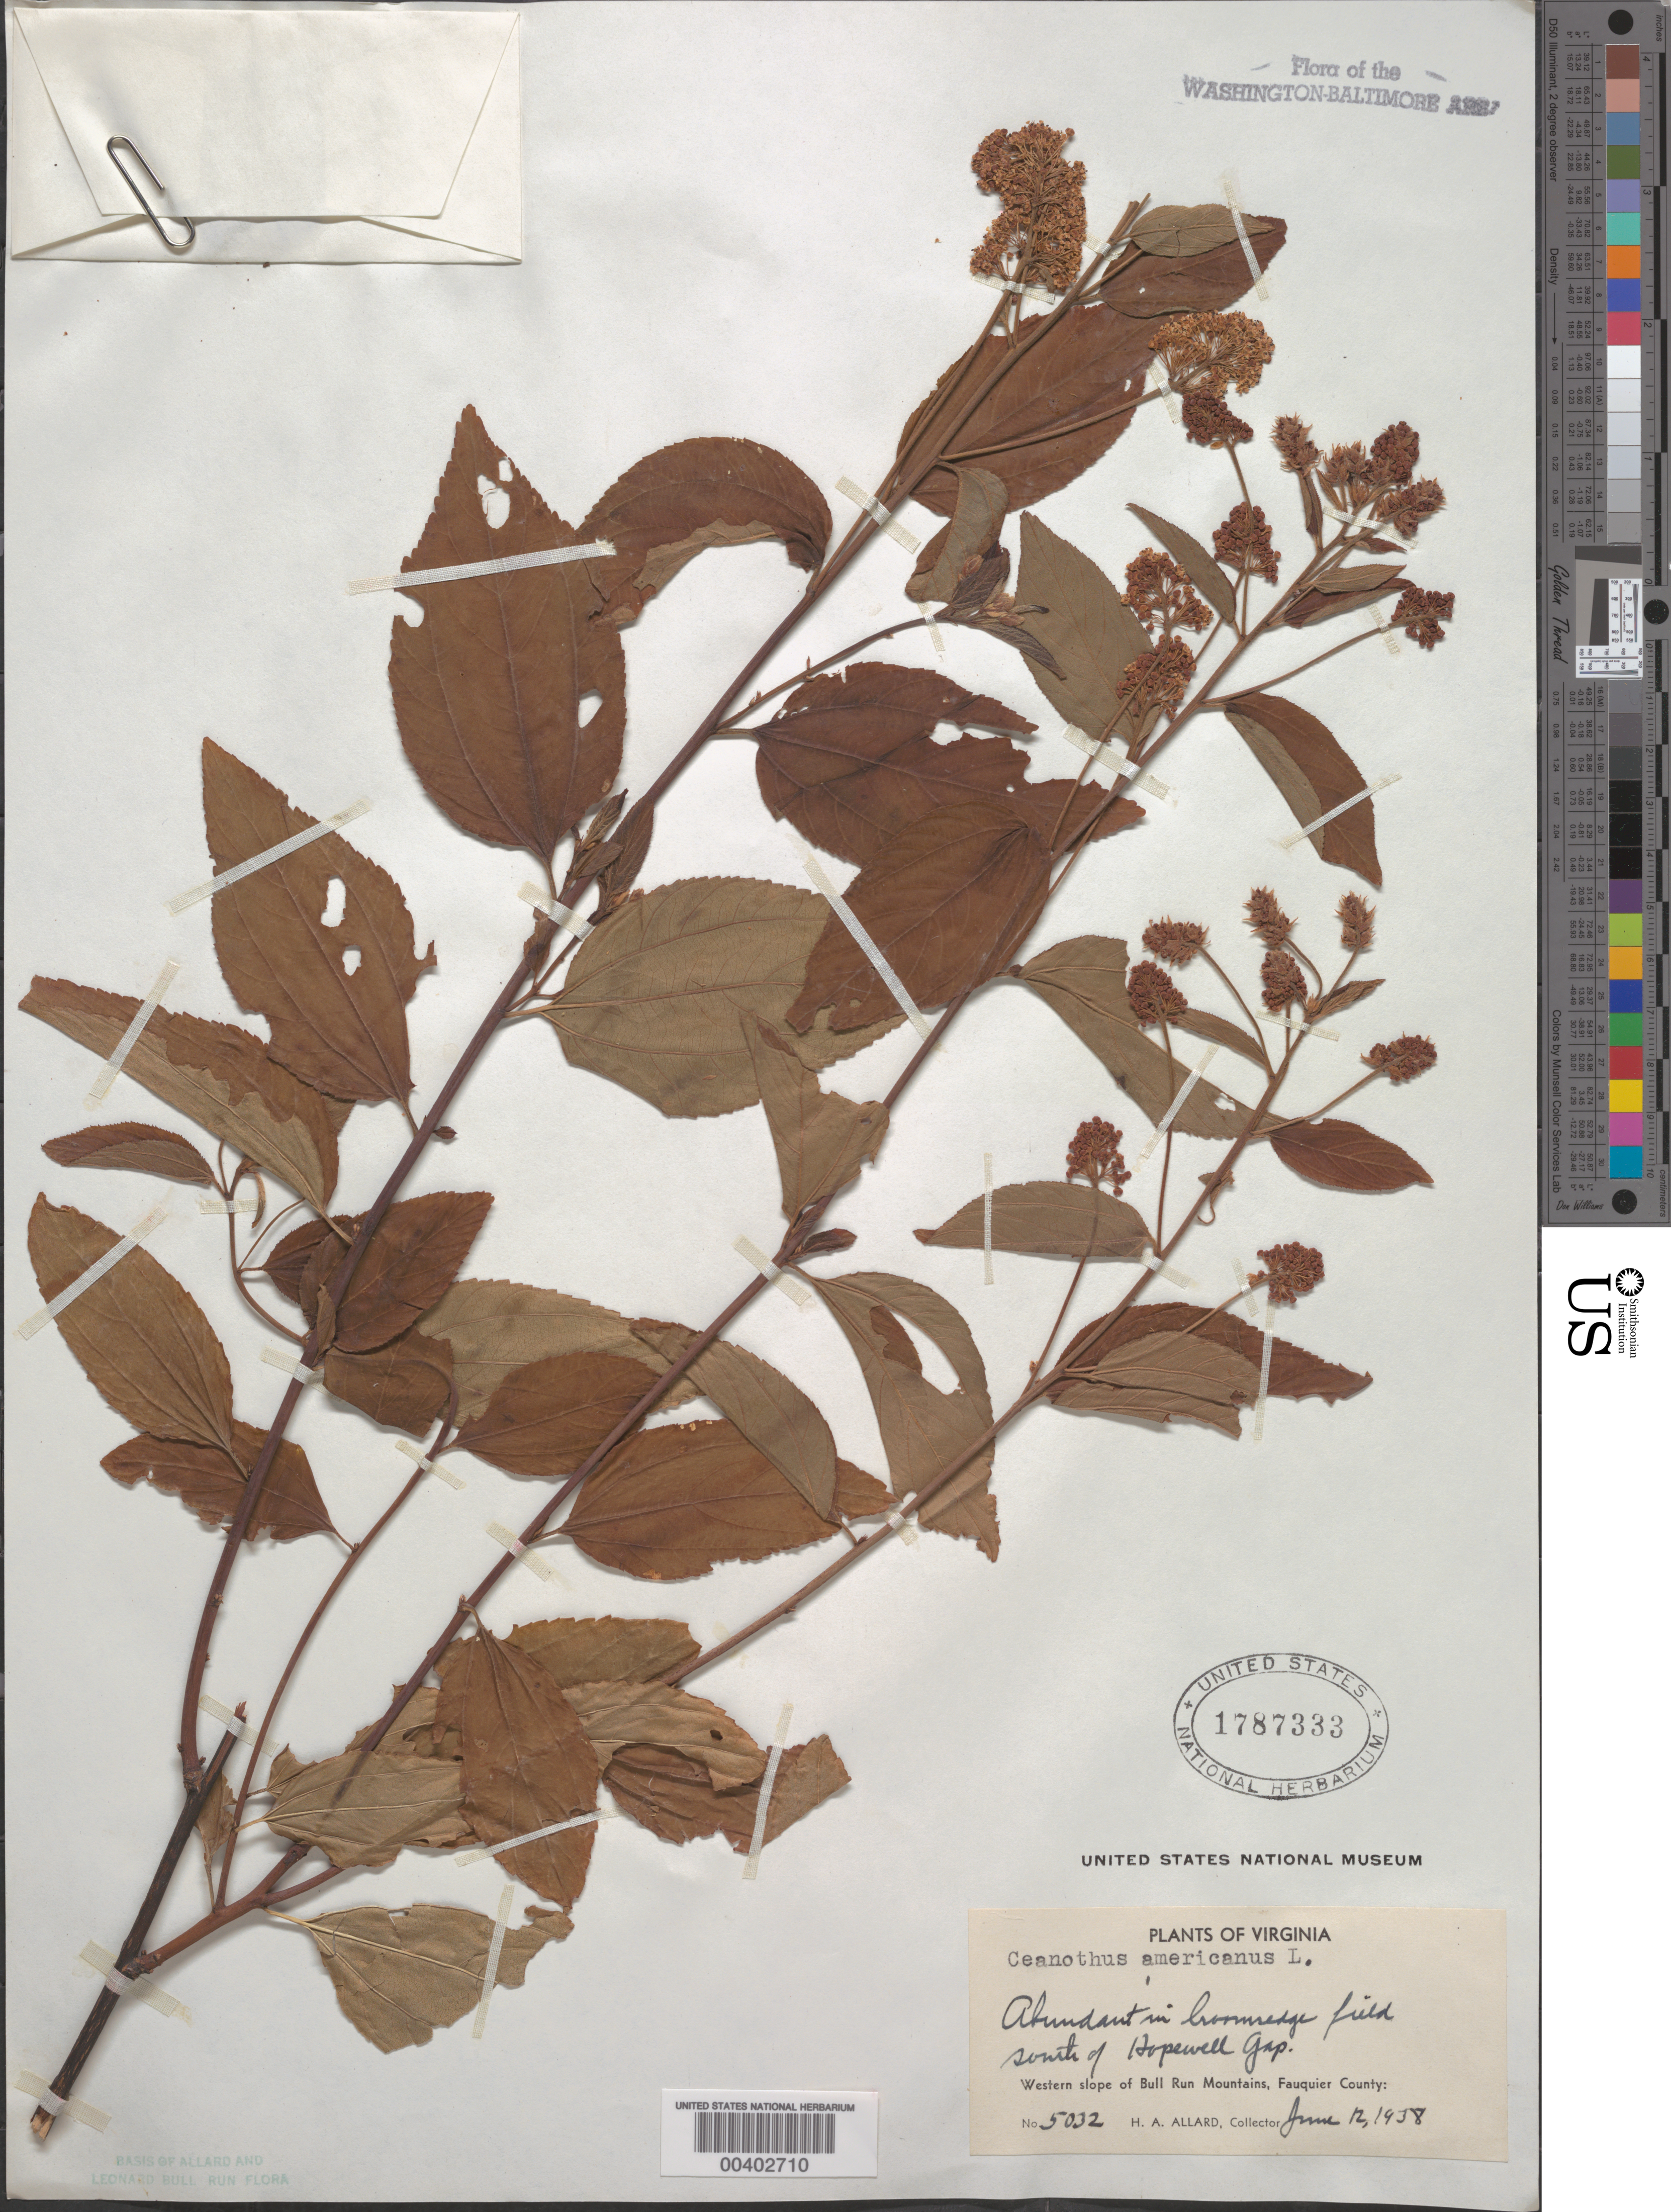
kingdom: Plantae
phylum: Tracheophyta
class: Magnoliopsida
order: Rosales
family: Rhamnaceae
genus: Ceanothus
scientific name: Ceanothus americanus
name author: L.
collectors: H. A. Allard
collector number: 5032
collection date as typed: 12 Jun 1938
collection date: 1938-06-12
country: United States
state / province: Virginia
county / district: Fauquier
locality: South of Hopewell Gap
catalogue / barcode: US 1787333